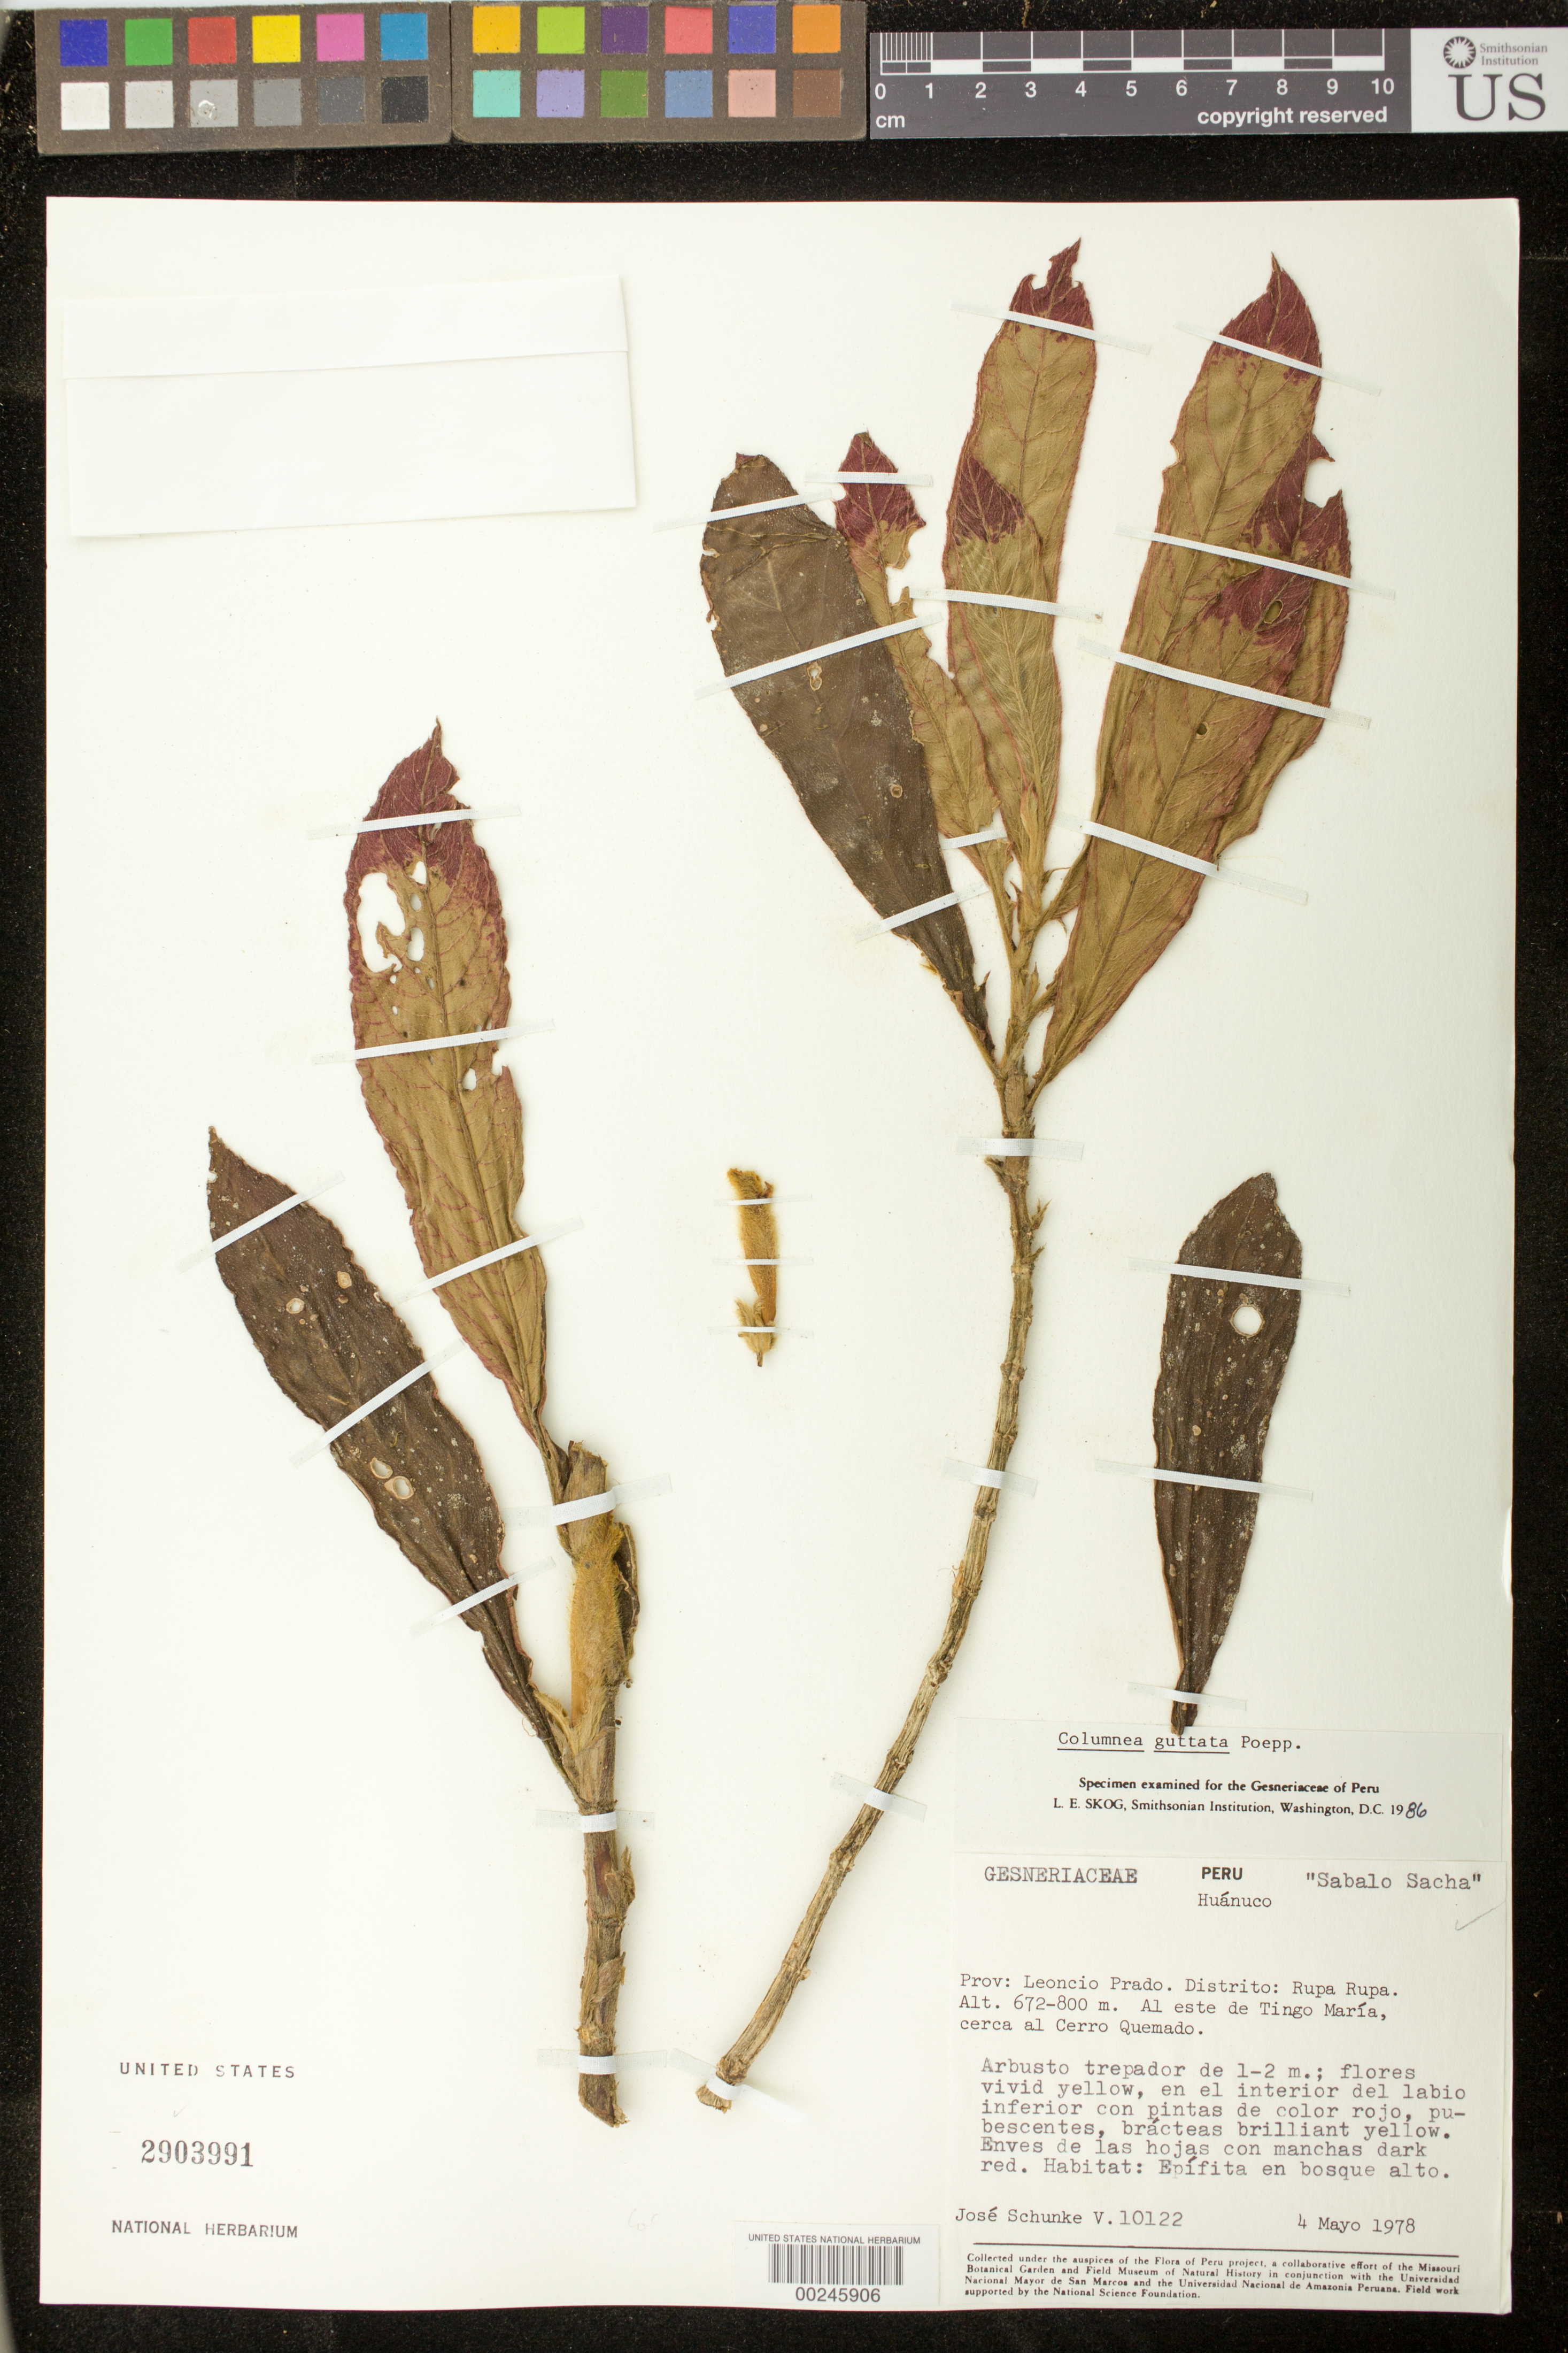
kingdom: Plantae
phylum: Tracheophyta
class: Magnoliopsida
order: Lamiales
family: Gesneriaceae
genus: Columnea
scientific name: Columnea guttata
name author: Poepp.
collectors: J. Schunke Vigo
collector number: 10122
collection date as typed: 04 May 1978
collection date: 1978-05-04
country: Peru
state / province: Huánuco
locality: Prov. Leoncio Prado; Dtto. Rupa Rupa, E of Tingo Maria, near Cerro Quemado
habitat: Epiphyte in tall forest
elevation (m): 672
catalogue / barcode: US 2903991